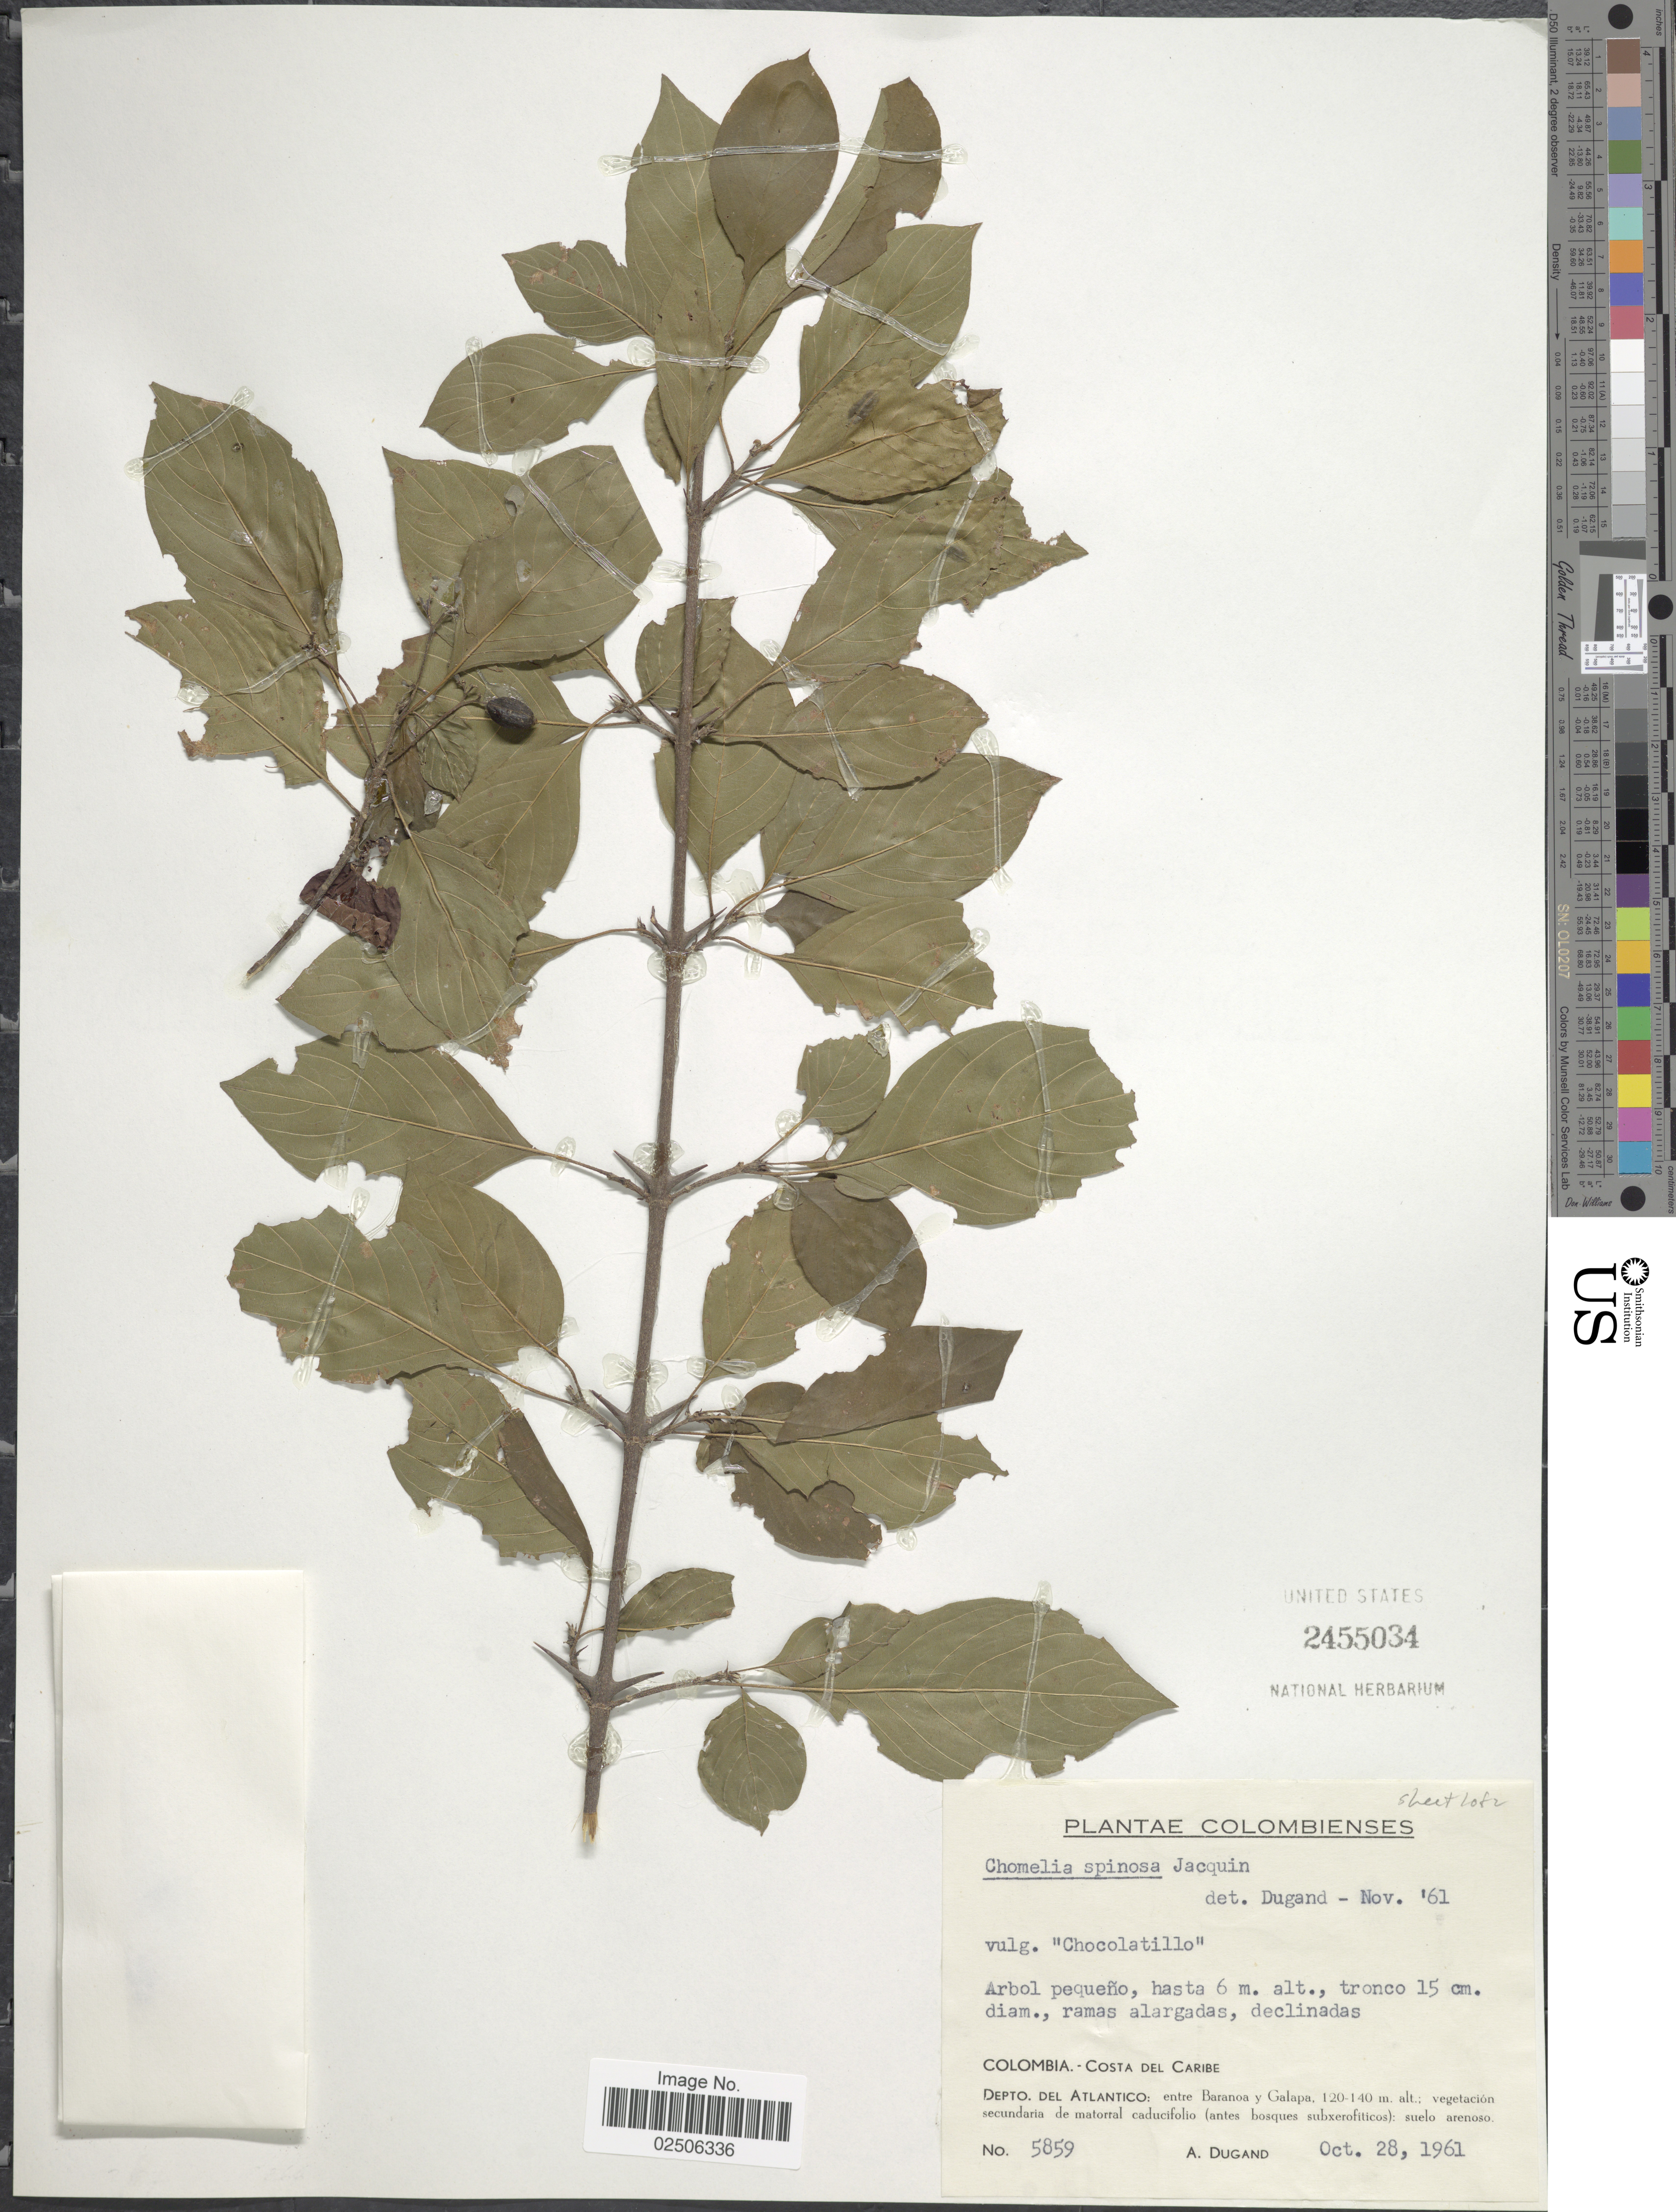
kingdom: Plantae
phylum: Tracheophyta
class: Magnoliopsida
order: Gentianales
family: Rubiaceae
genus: Chomelia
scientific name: Chomelia spinosa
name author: Jacq.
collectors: A. Dugand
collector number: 5859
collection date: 1961-10-28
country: Colombia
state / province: Atlántico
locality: Costa del Caribe, entre Baranoa y Galapa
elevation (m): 120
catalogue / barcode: US 2455034